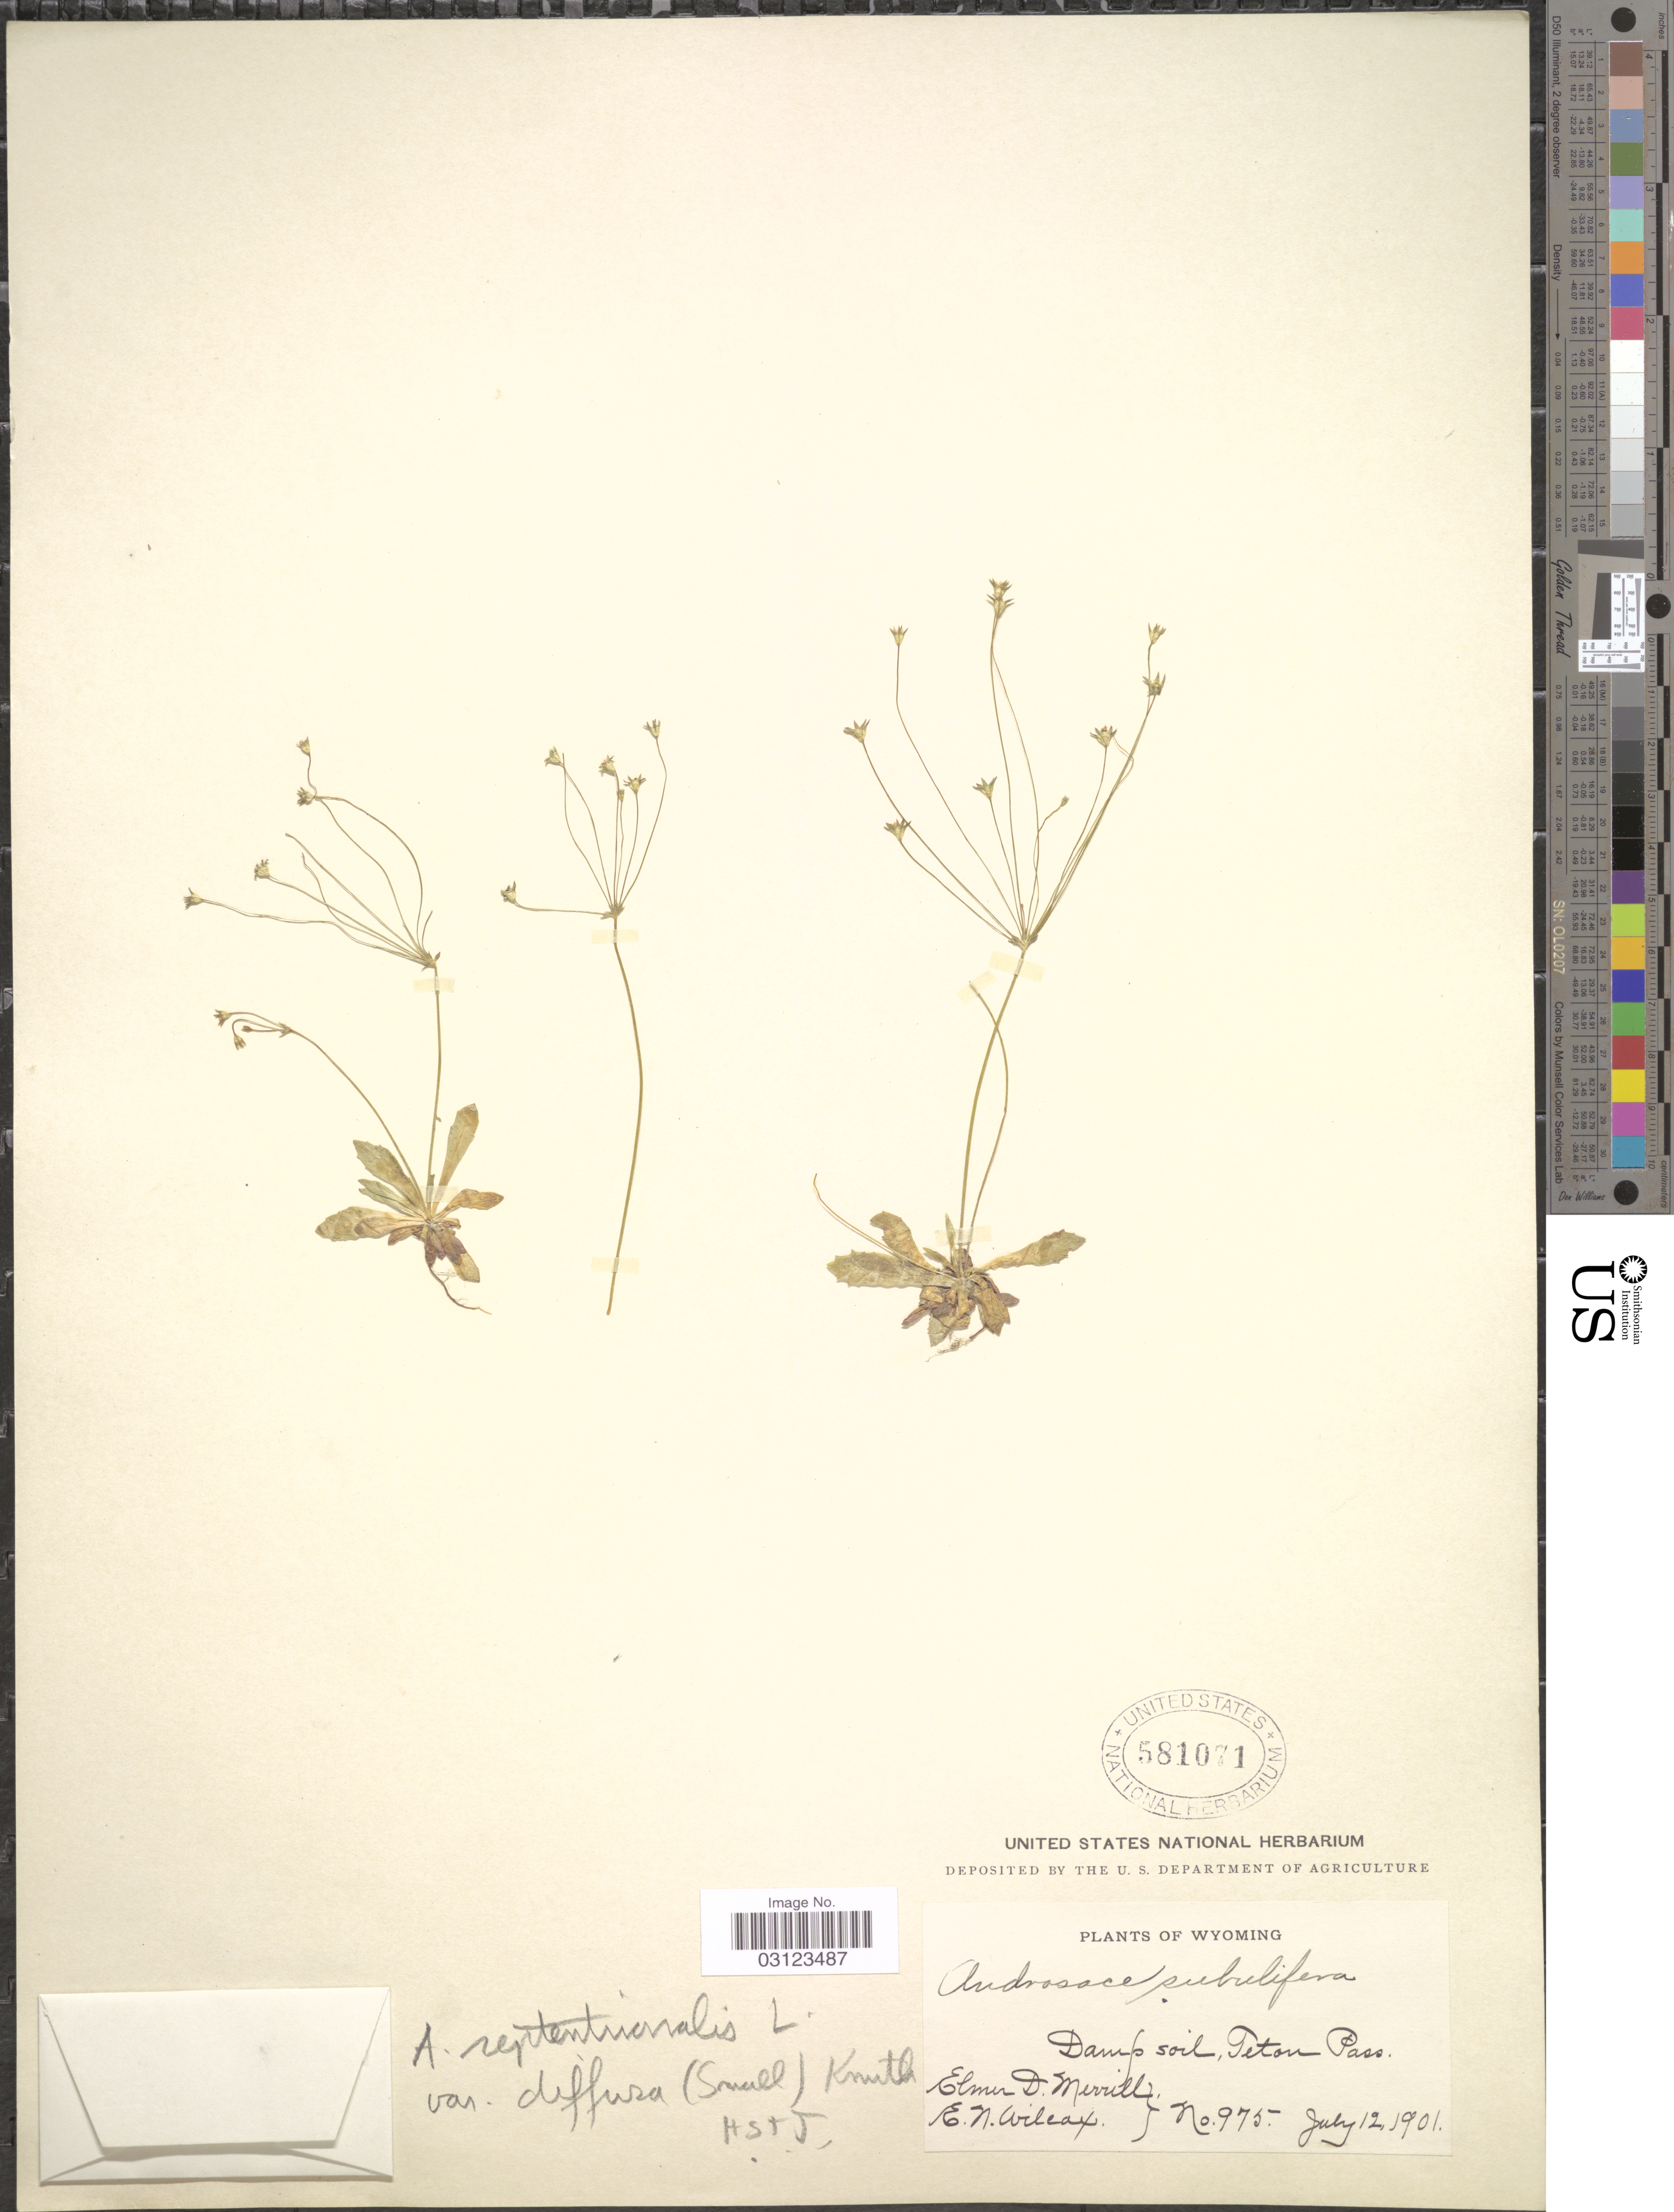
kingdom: Plantae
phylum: Tracheophyta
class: Magnoliopsida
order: Ericales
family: Primulaceae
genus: Androsace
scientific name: Androsace septentrionalis var. puberulenta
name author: (Rydb.) R. Knuth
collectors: E. D. Merrill & E. Wilcox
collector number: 975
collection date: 1901-07-12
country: United States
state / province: Wyoming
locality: Damp soil, Teton Pass.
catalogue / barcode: US 581071